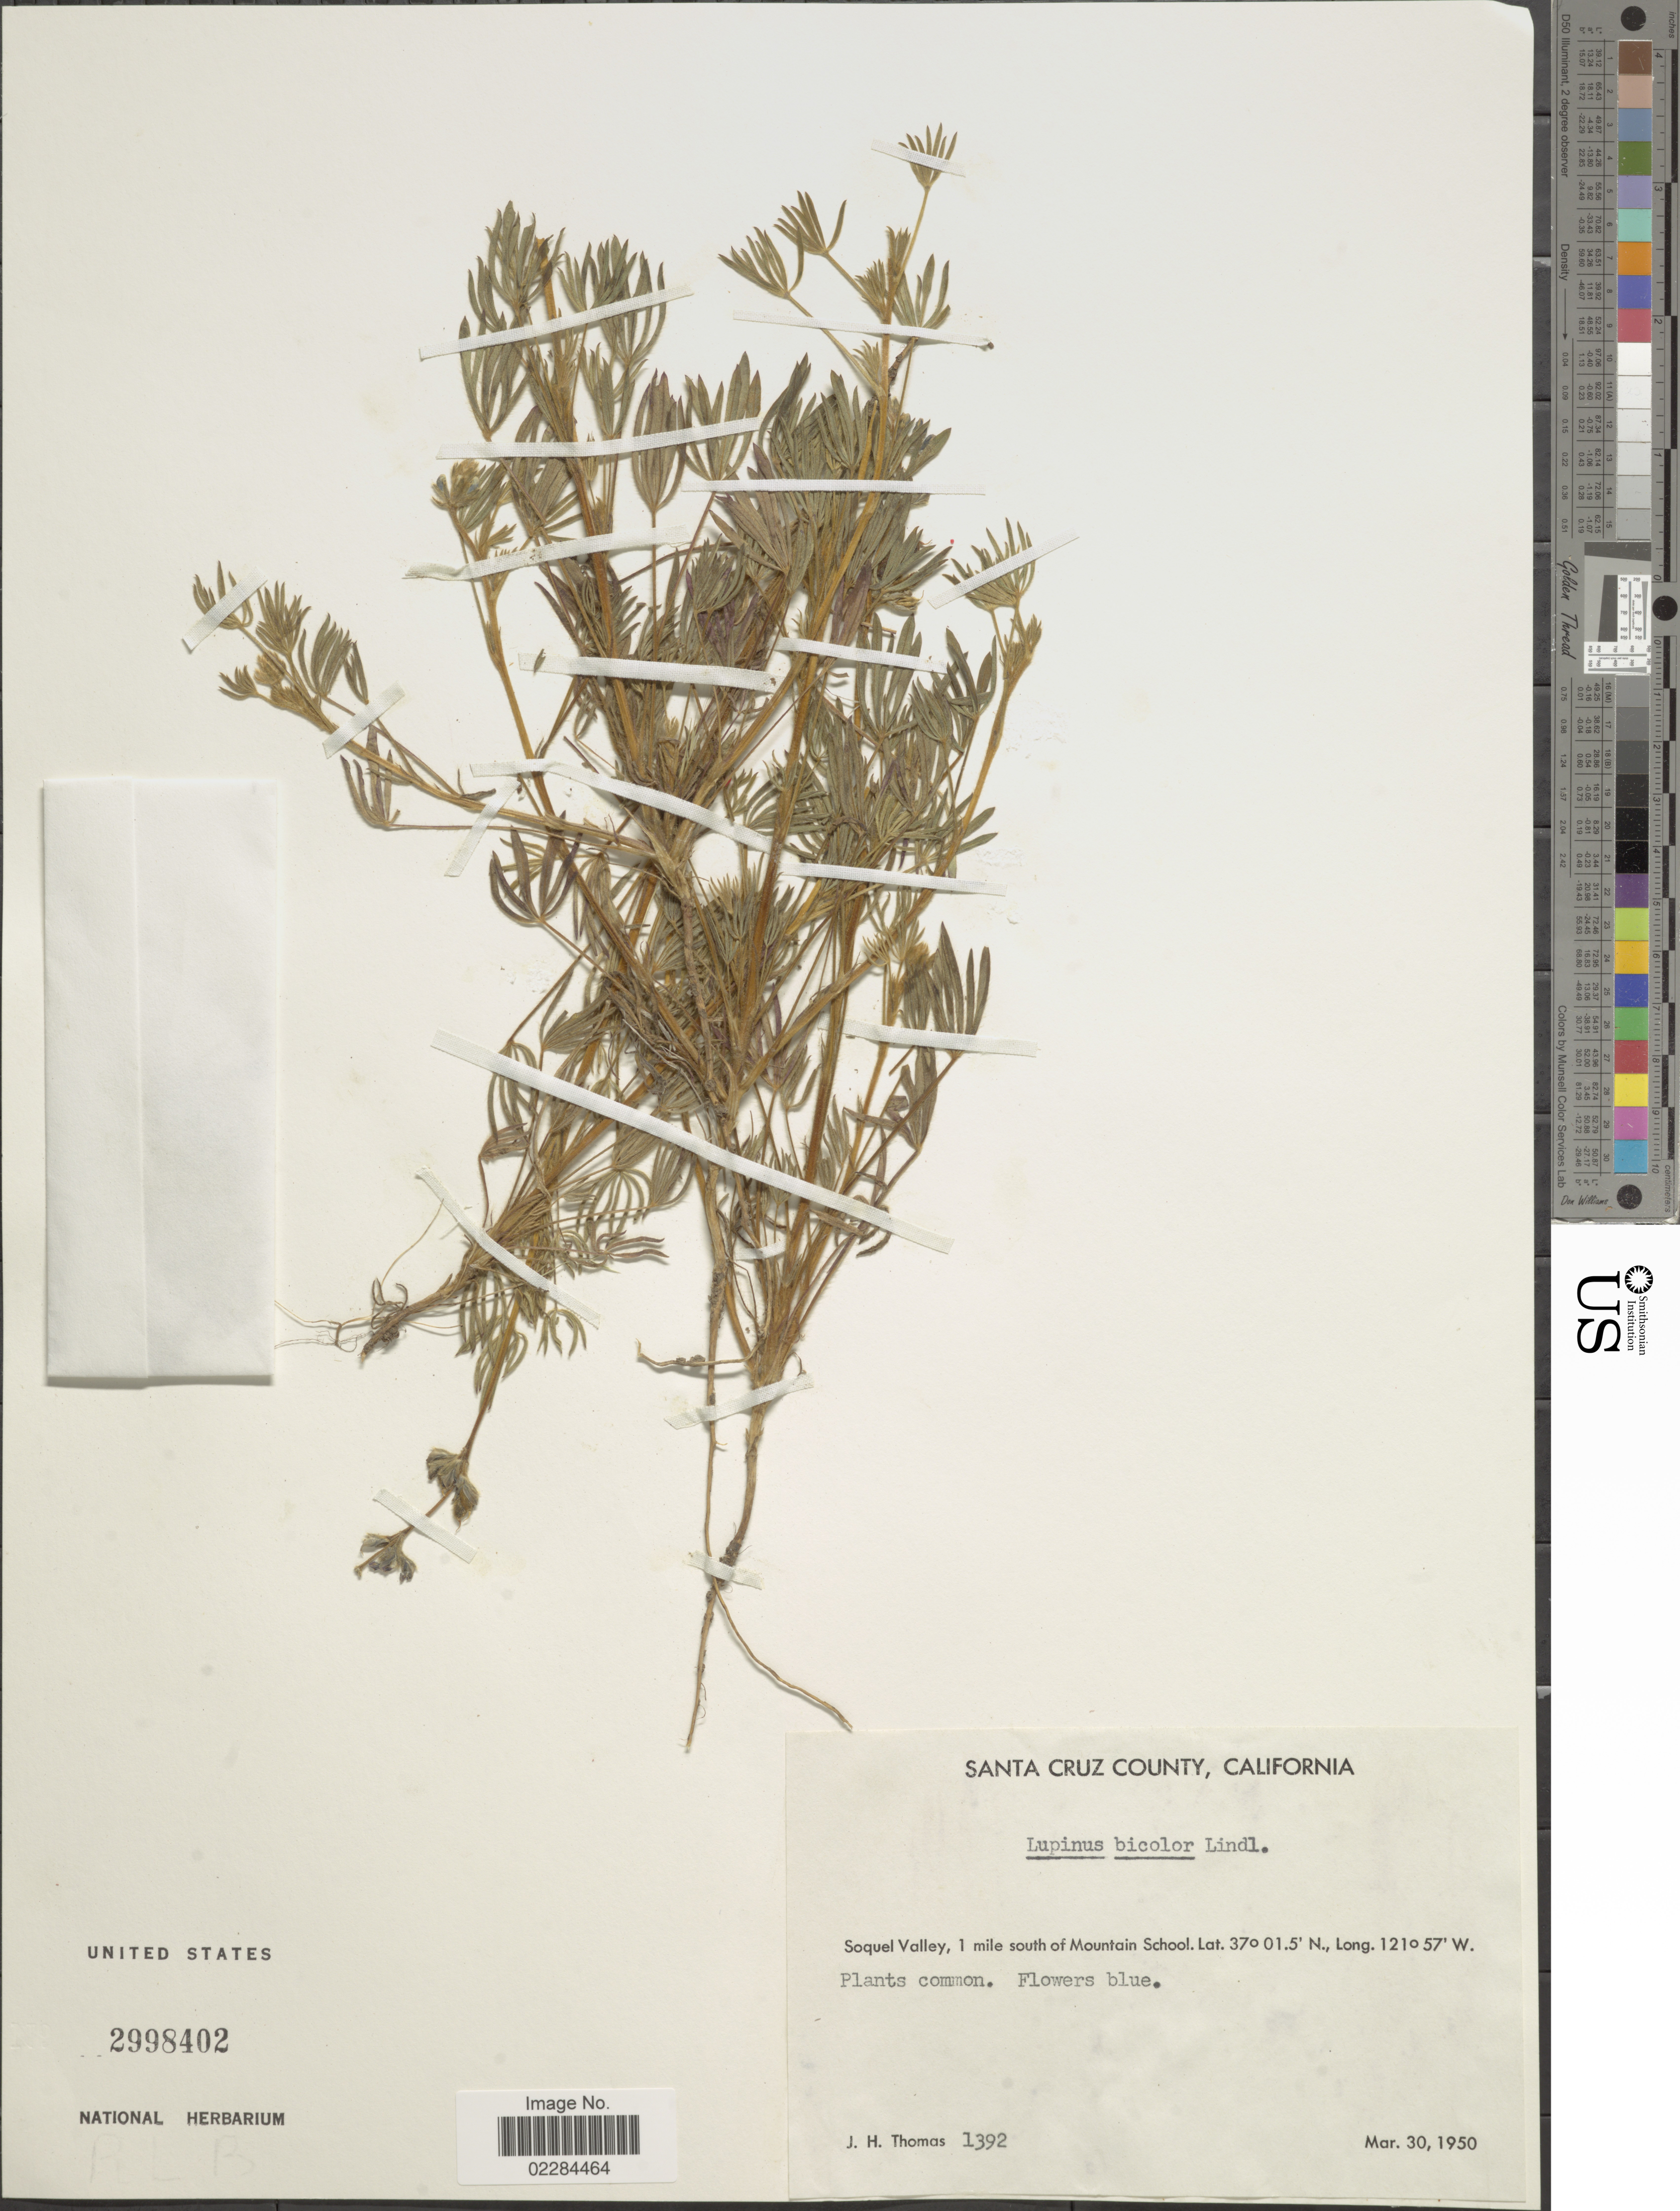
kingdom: Plantae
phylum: Tracheophyta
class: Magnoliopsida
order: Fabales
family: Fabaceae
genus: Lupinus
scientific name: Lupinus bicolor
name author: Lindl.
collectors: J. H. Thomas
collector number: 1392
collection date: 1950-03-30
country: United States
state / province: California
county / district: Santa Cruz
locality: Santa Cruz County. Soquel Valey, 1 mile south of Mountain School.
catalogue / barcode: US 2998402